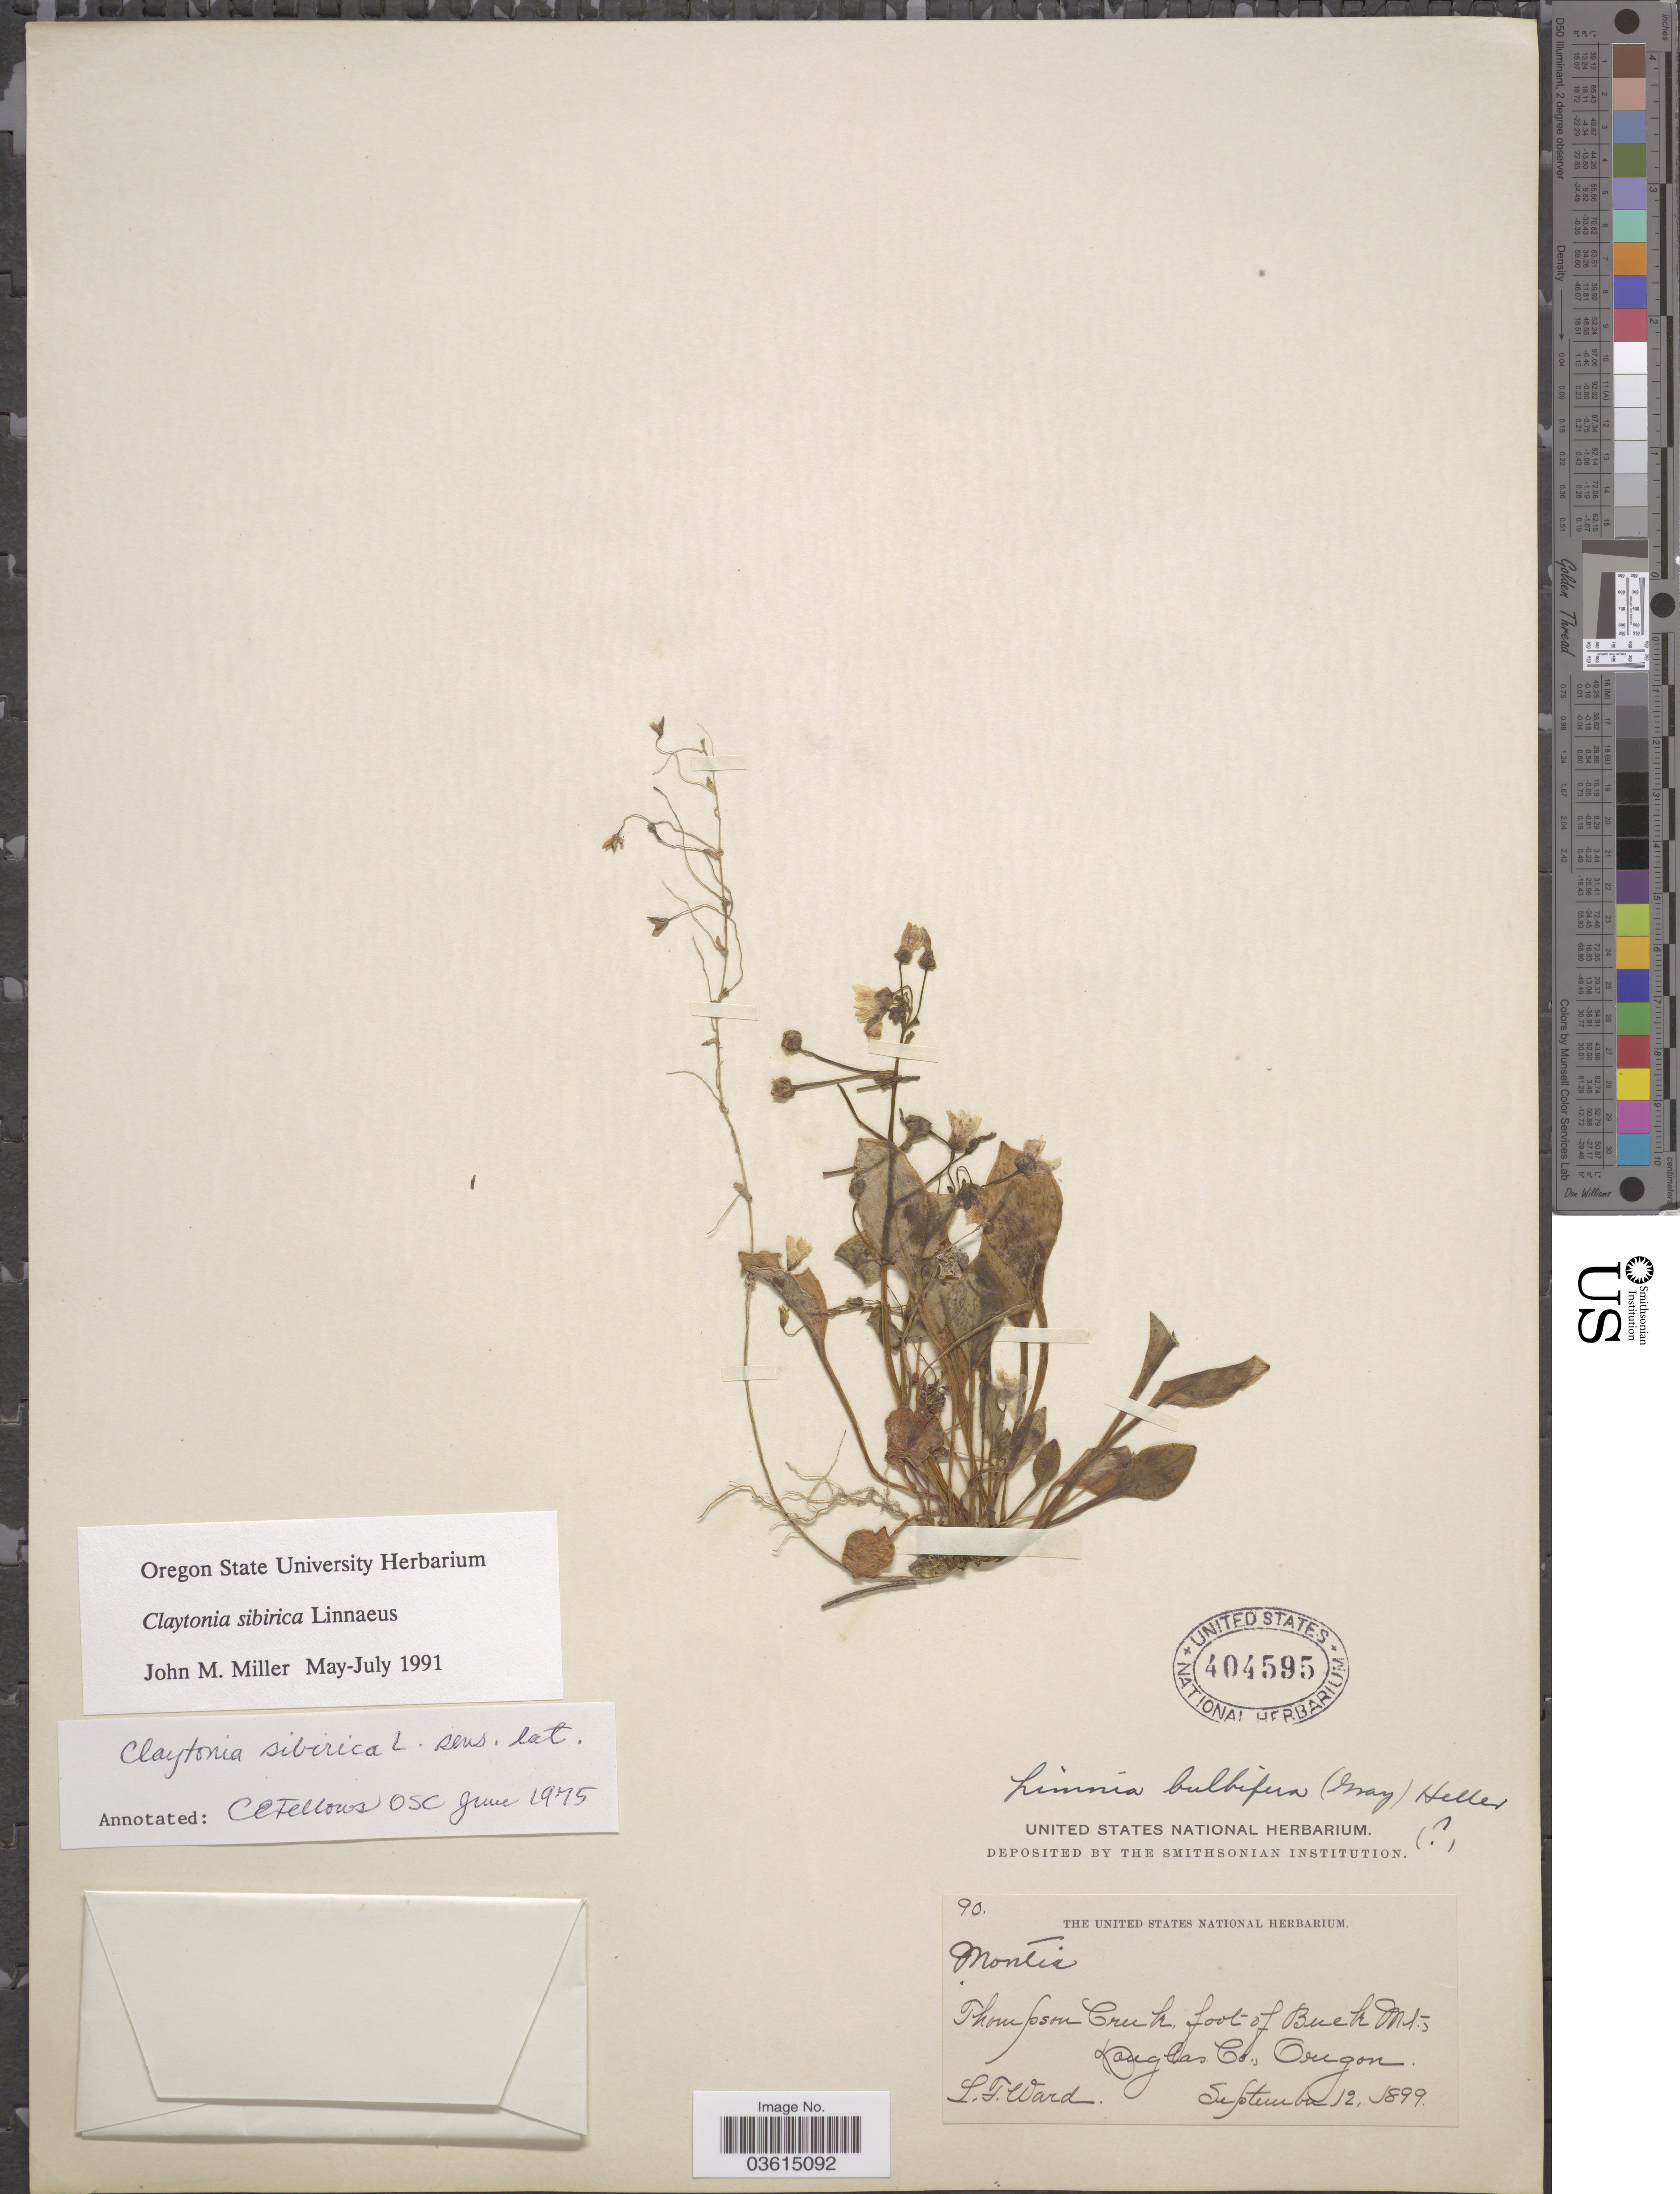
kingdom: Plantae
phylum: Tracheophyta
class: Magnoliopsida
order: Caryophyllales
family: Montiaceae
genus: Claytonia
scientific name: Claytonia sibirica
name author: L.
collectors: L. Ward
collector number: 90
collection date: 1899-09-12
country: United States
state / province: Oregon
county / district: Douglas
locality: Thompson Creek, foot of Buck Mt., Douglas Co.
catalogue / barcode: US 404595